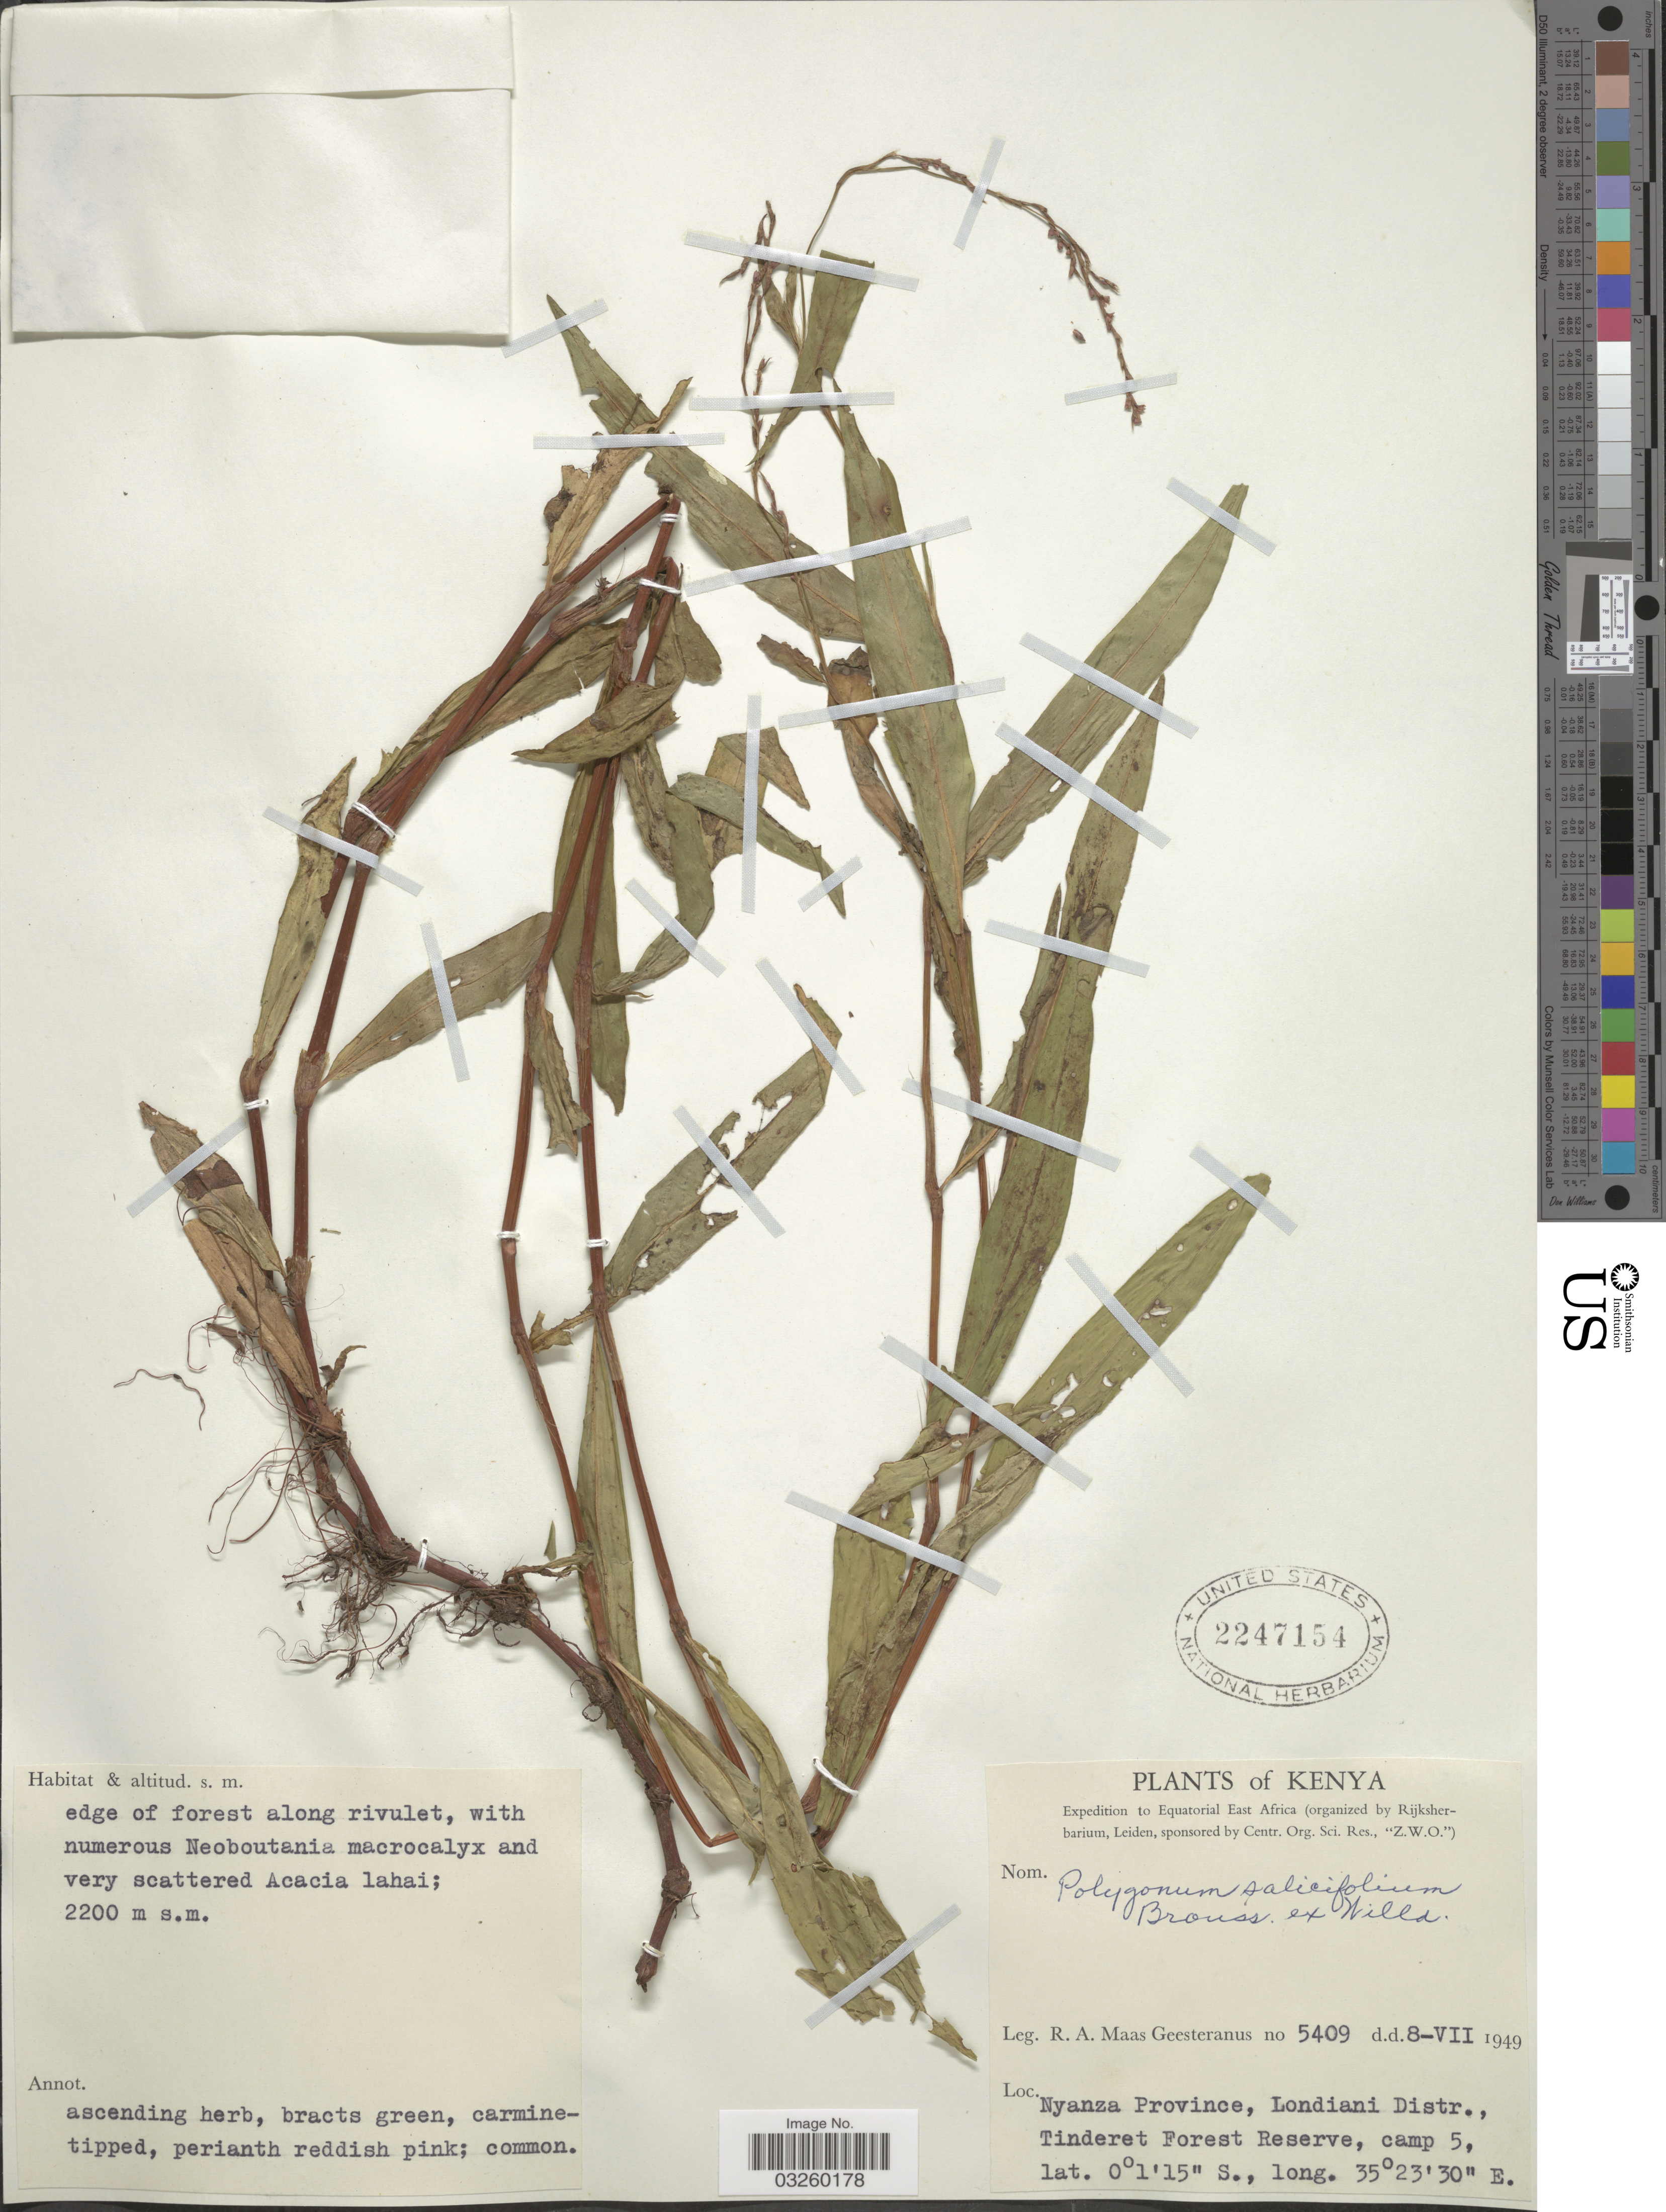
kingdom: Plantae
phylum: Tracheophyta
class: Magnoliopsida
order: Caryophyllales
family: Polygonaceae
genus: Polygonum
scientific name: Polygonum salicifolium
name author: Brouss. ex Willd.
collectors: R. A. Maas Geesteranus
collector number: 5409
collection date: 1949-07-08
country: Kenya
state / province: Kericho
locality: Equatorial East Africa. Nyanza Province, Londiani Distr., Tinderet Forest Reserve, camp 5.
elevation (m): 2200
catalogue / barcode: US 2247154